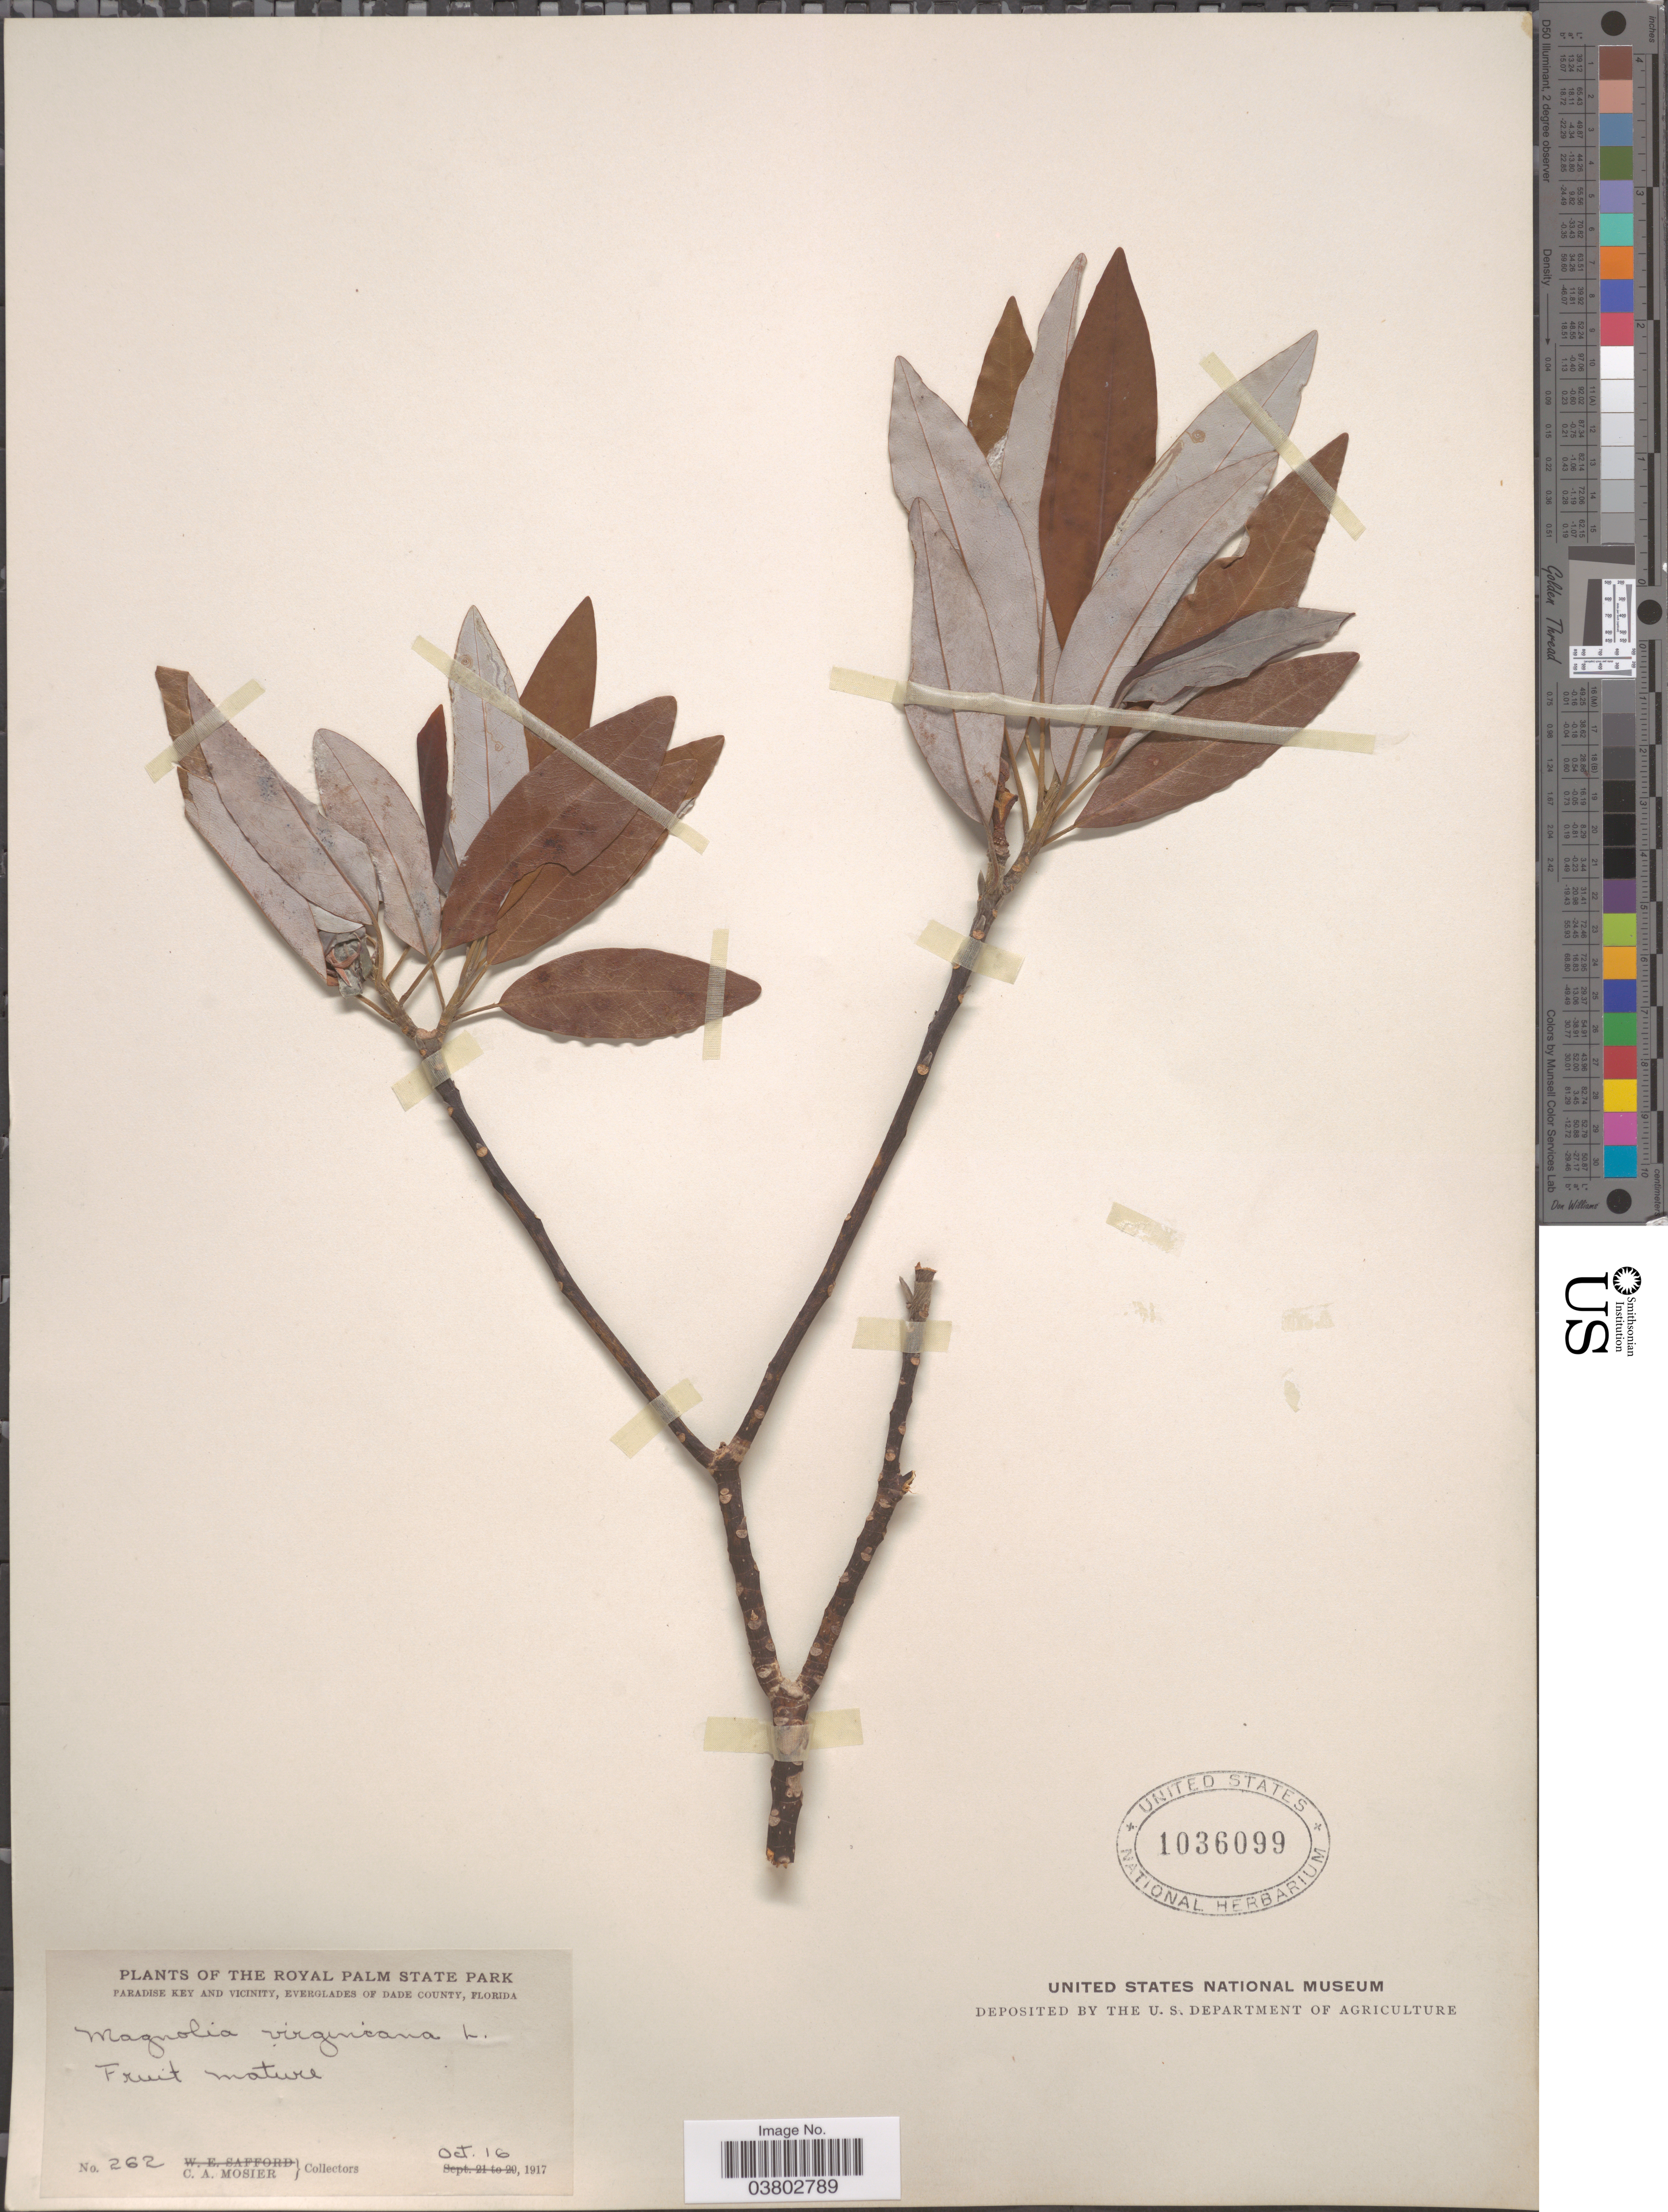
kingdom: Plantae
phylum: Tracheophyta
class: Magnoliopsida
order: Magnoliales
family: Magnoliaceae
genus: Magnolia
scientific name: Magnolia virginiana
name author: L.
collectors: C. A. Mosier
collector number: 262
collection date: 1917-10-16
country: United States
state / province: Florida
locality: The Royal Palm State Park. Paradise Key and Vicinity, Everglades of Dade County.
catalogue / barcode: US 1036099